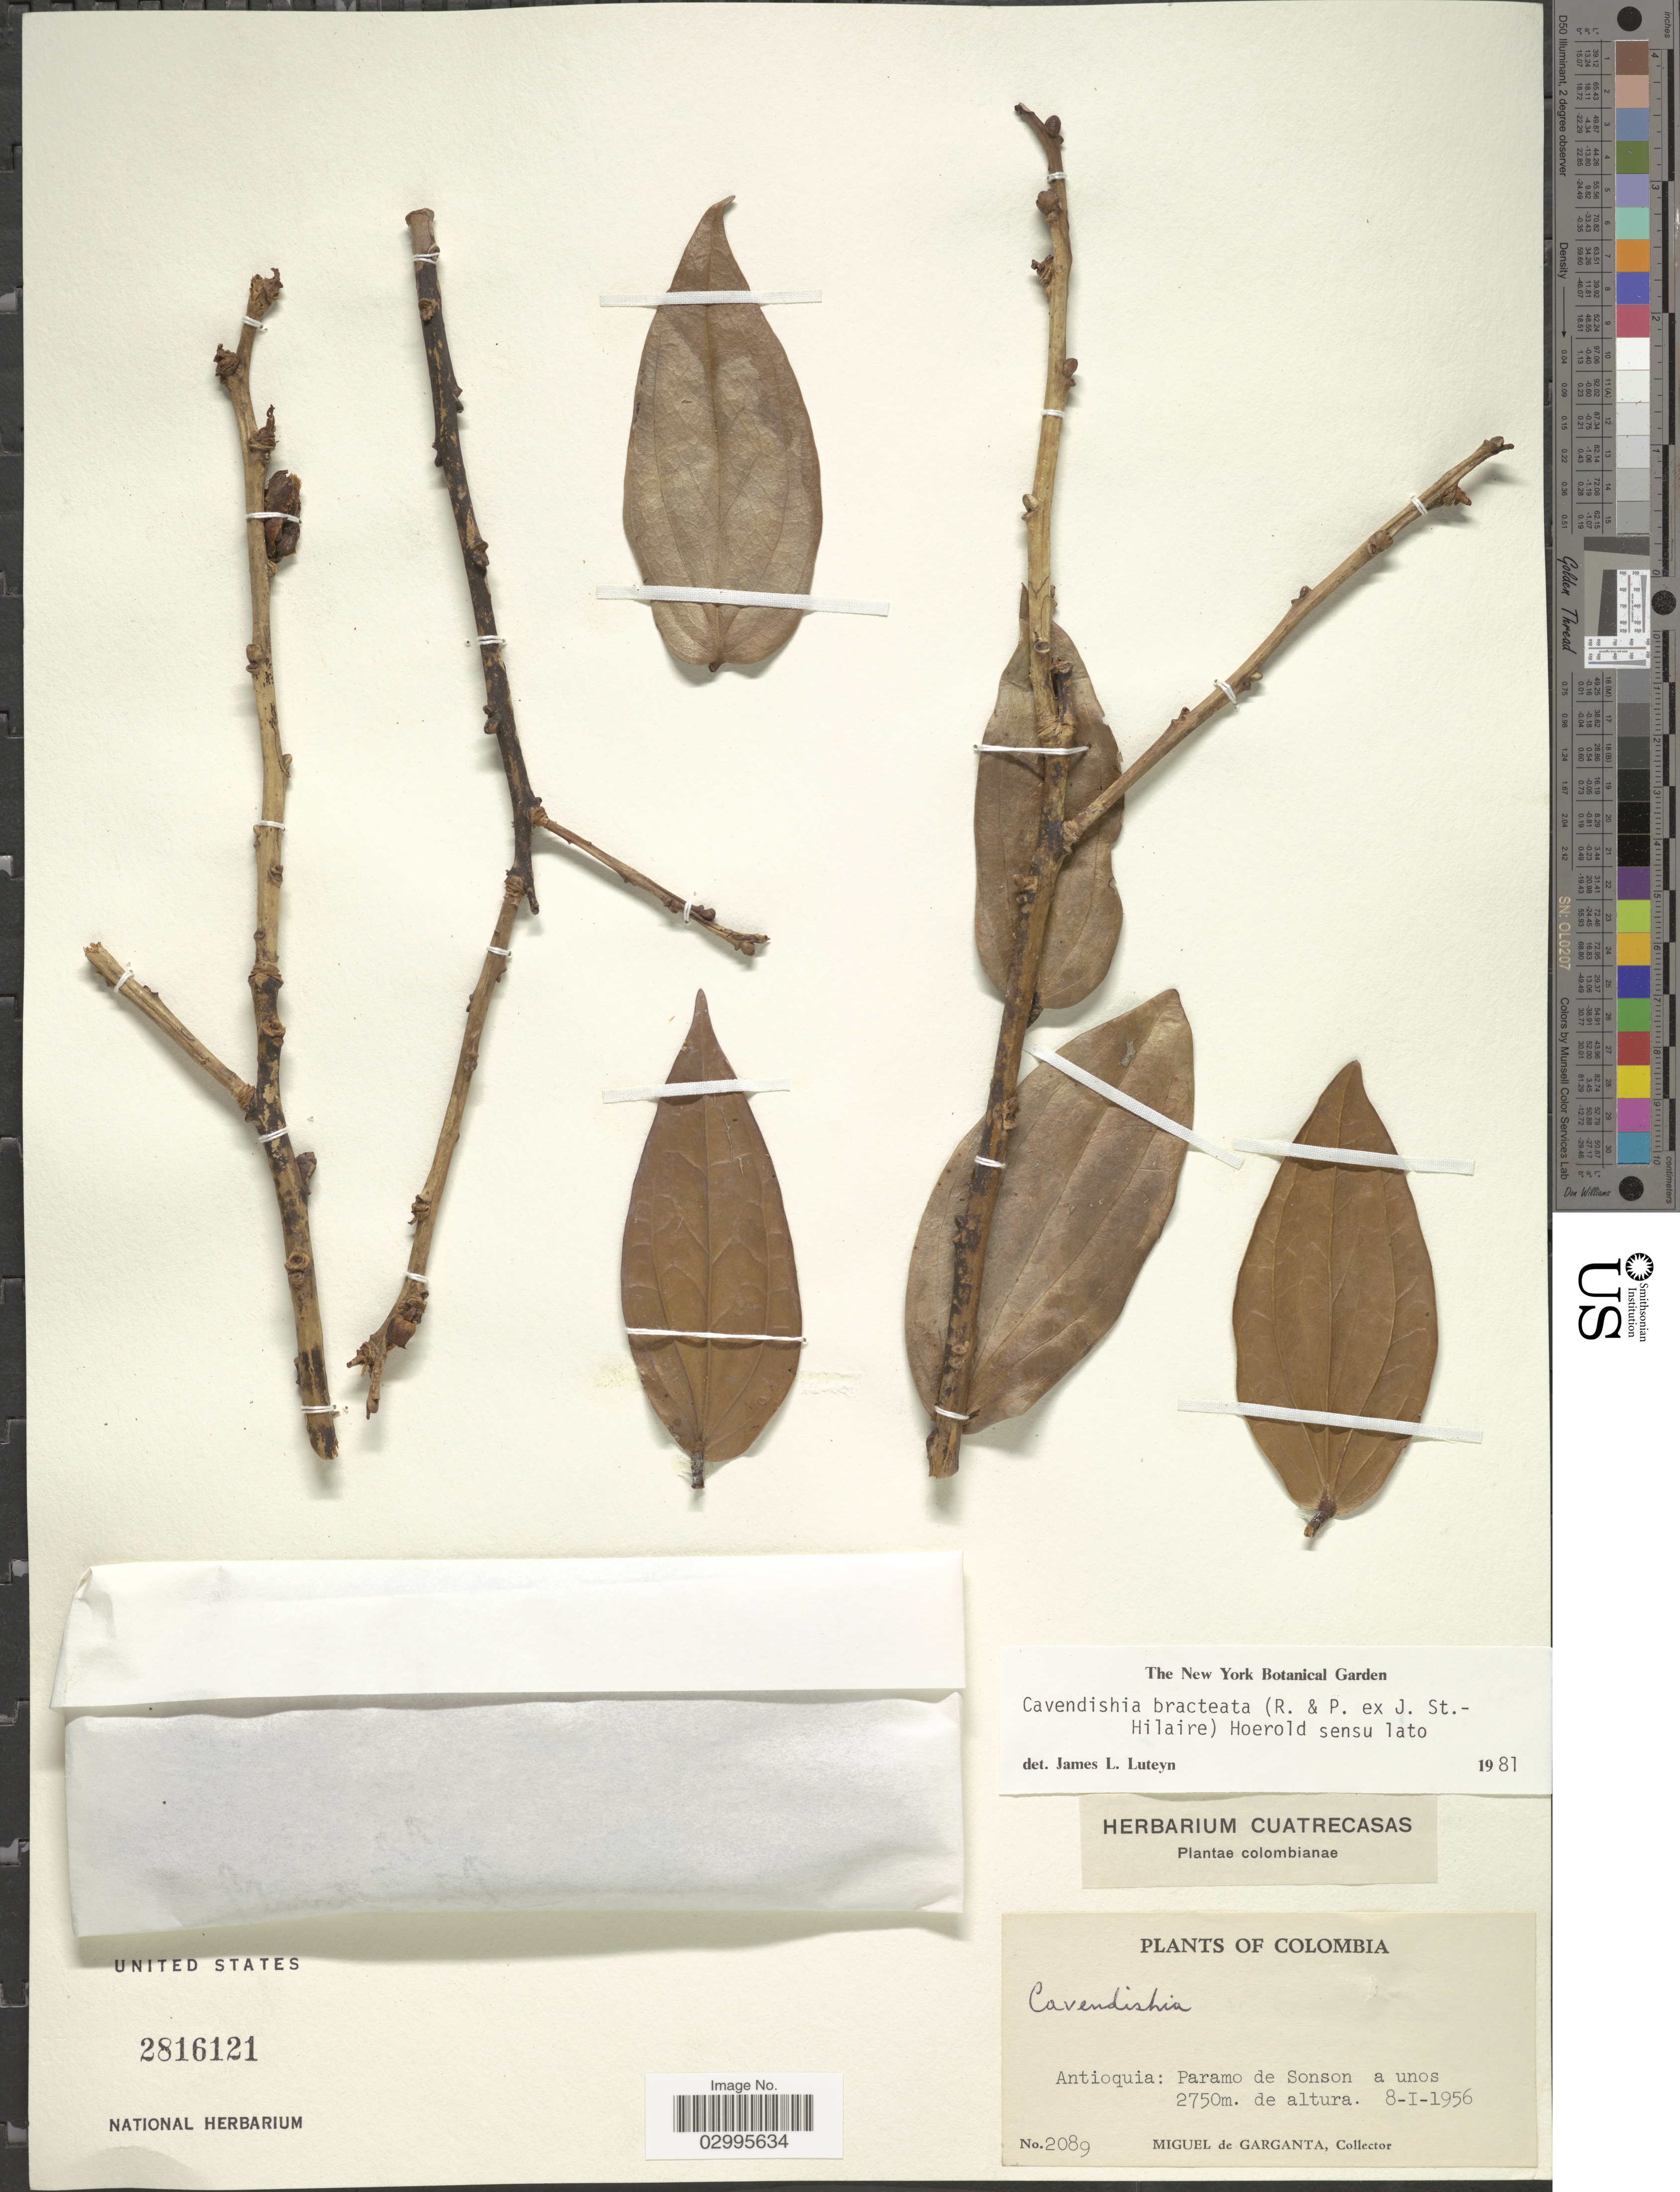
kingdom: Plantae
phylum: Tracheophyta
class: Magnoliopsida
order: Ericales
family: Ericaceae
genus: Cavendishia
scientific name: Cavendishia bracteata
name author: (Ruiz & Pav. ex J. St.-Hil.) Hoerold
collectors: M. Garganta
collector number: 2089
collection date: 1956-01-08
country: Colombia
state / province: Antioquia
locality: Paramo de Sonson a unos.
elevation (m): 2750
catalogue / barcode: US 2816121